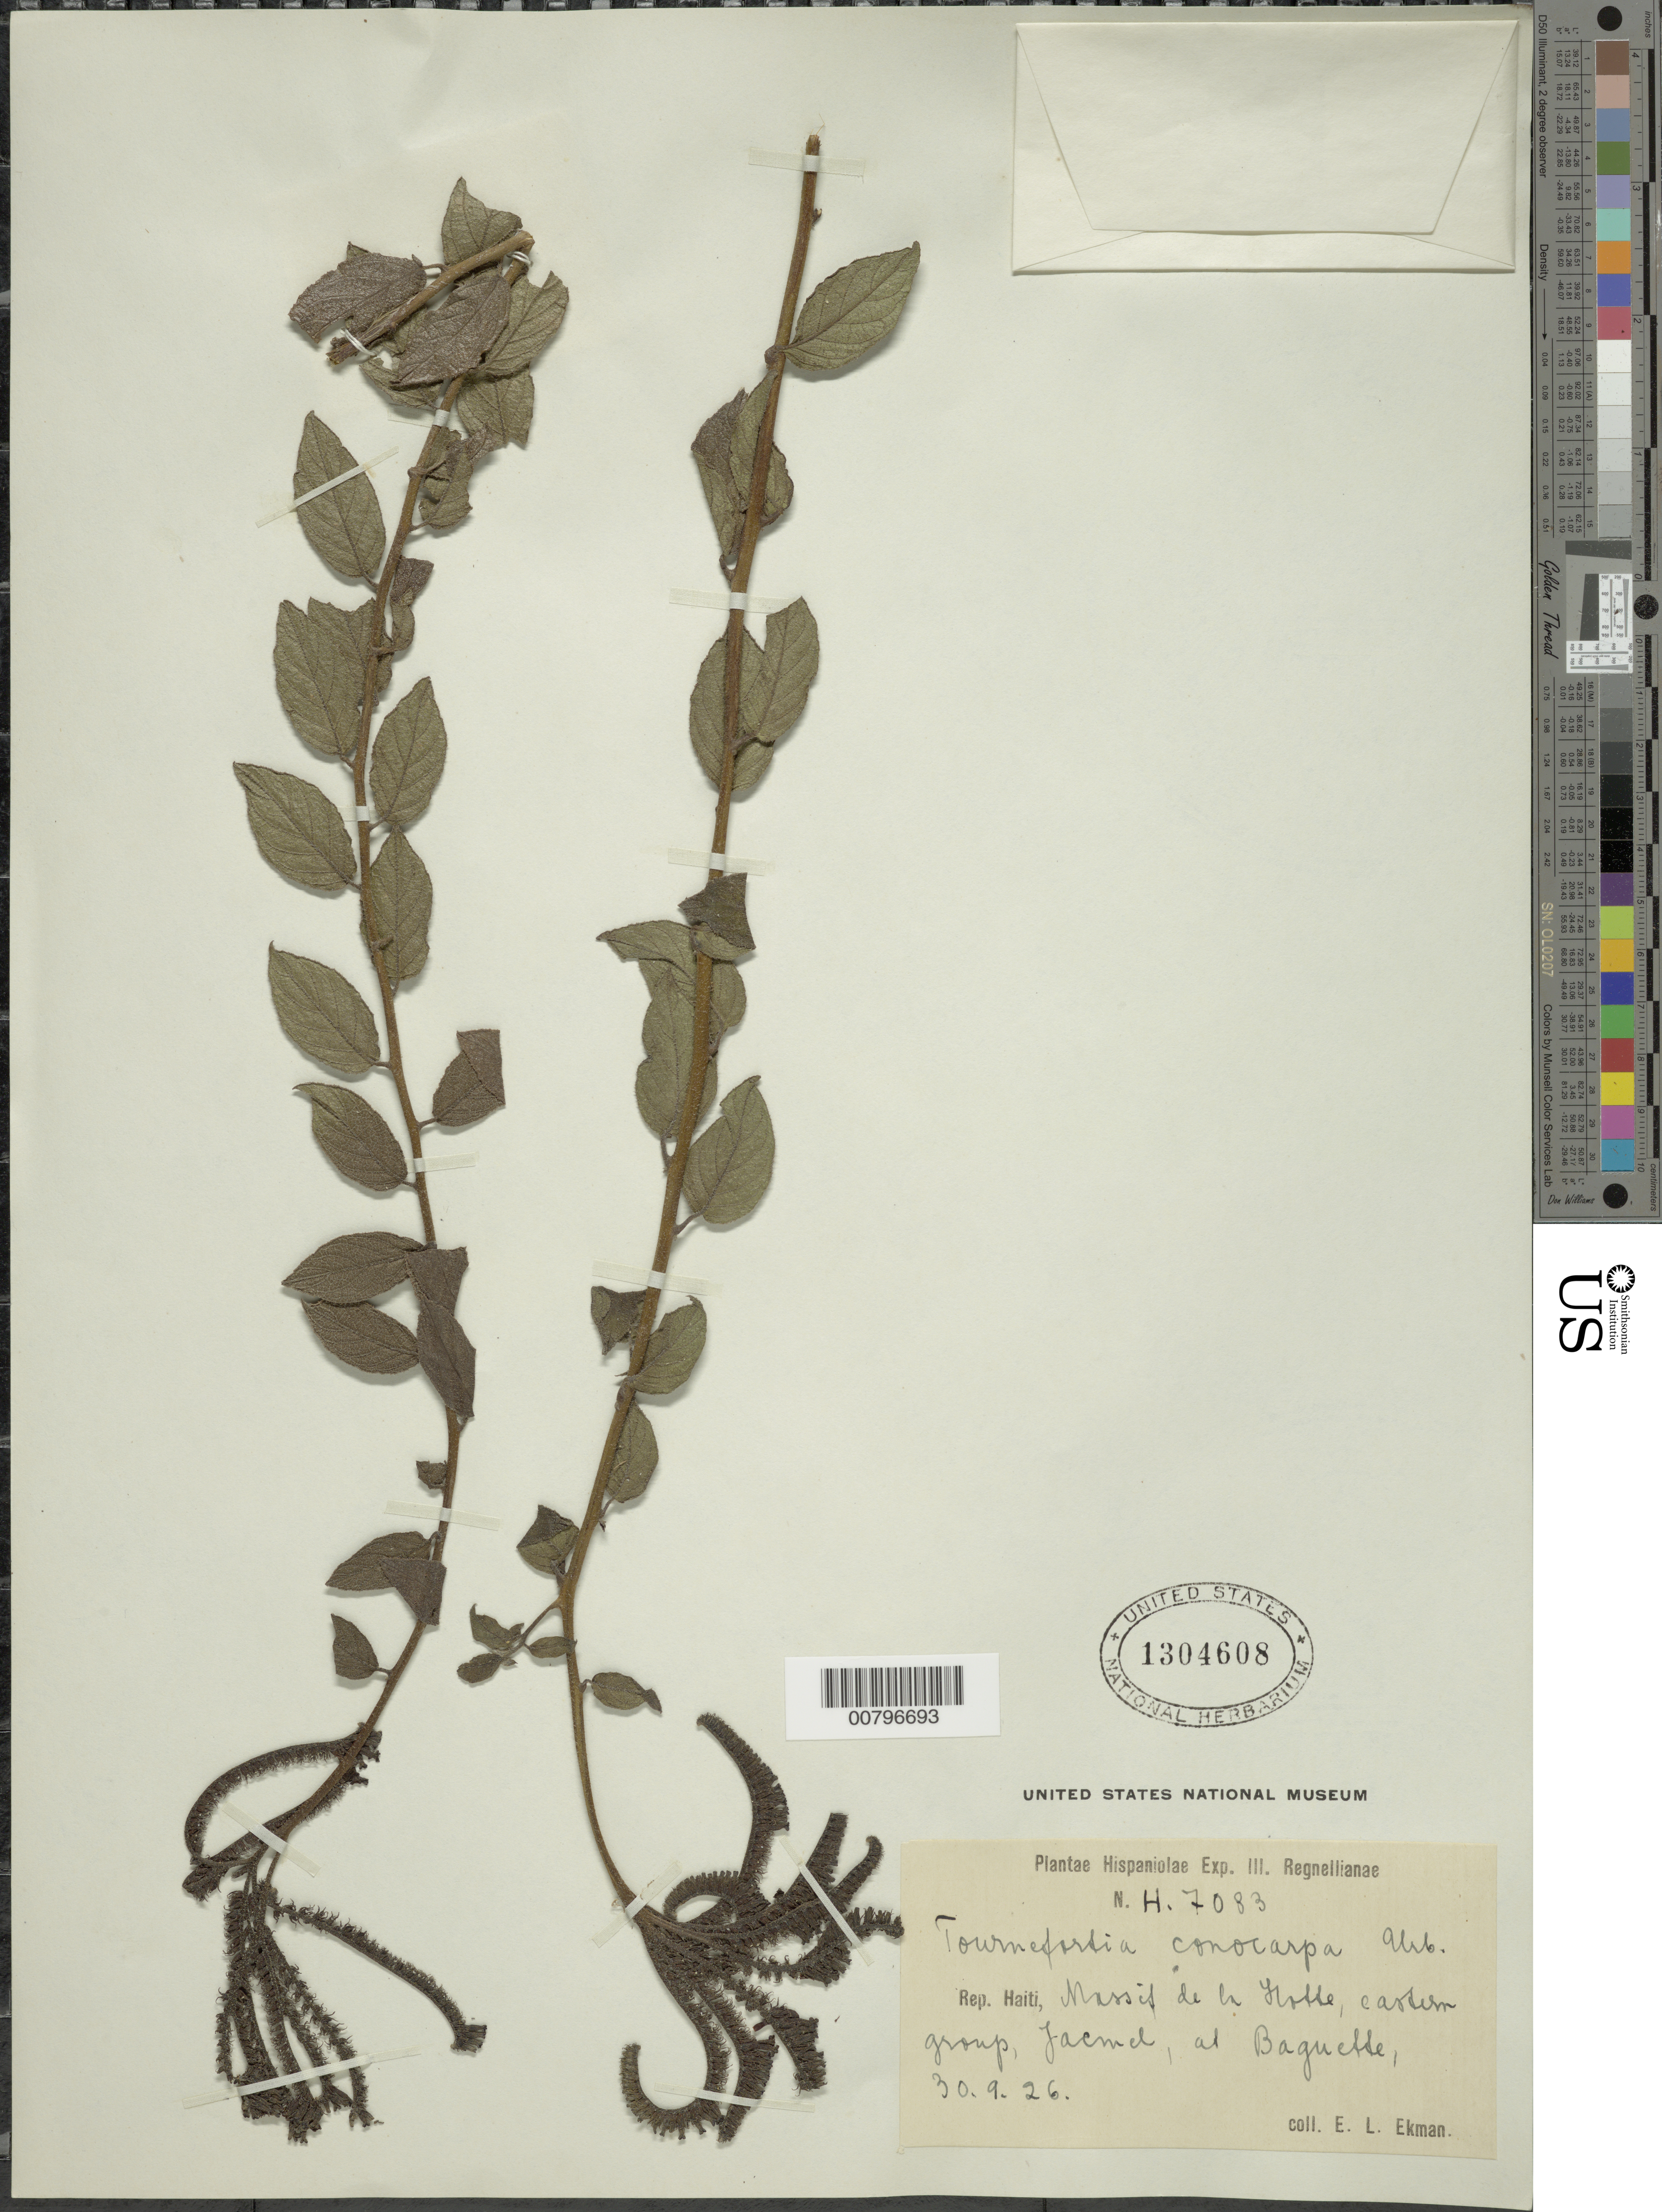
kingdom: Plantae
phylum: Tracheophyta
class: Magnoliopsida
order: Boraginales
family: Heliotropiaceae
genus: Tournefortia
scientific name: Tournefortia conocarpa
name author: Urb.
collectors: E. L. Ekman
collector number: H 7083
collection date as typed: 30 Sep 1926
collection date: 1926-09-30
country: Haiti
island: Hispaniola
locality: Massif de la Hotte, eastern group, Jacmel, at Baquette.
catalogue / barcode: US 1304608